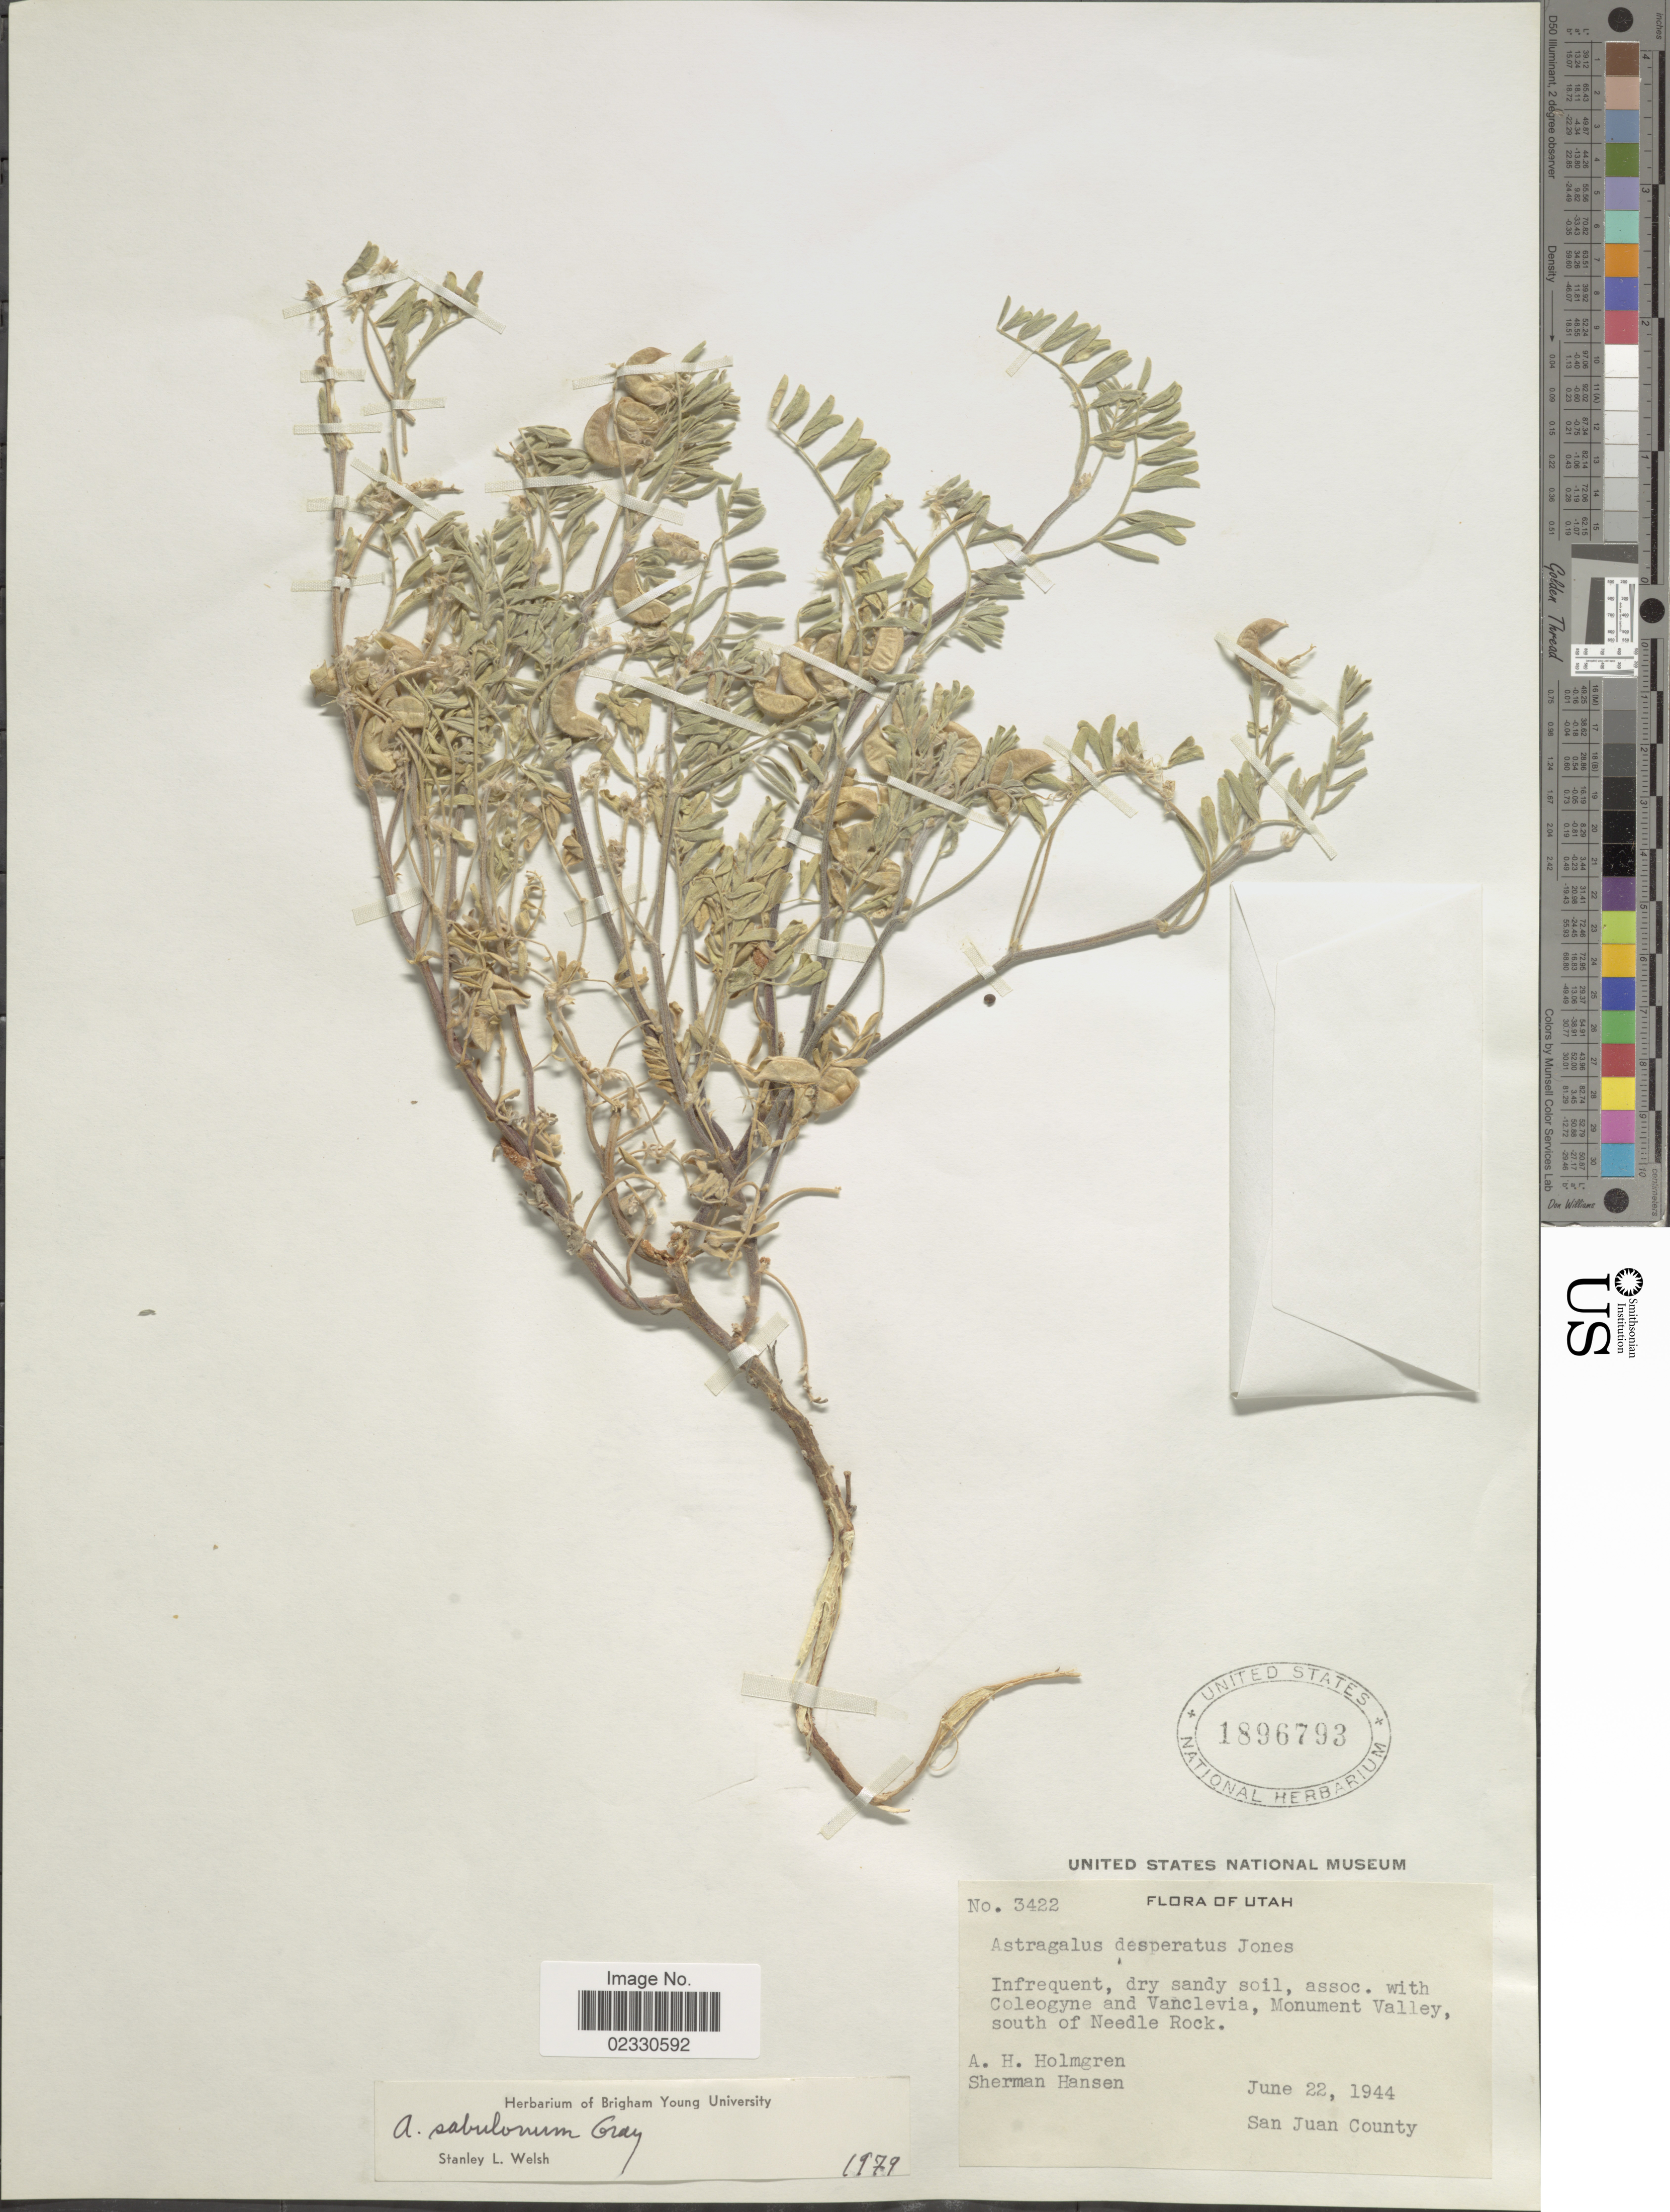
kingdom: Plantae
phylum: Tracheophyta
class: Magnoliopsida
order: Fabales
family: Fabaceae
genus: Astragalus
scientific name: Astragalus desperatus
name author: M.E. Jones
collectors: A. H. Holmgren & S. Hansen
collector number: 3422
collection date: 1944-06-22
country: United States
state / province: Utah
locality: Monument Valley, south of Needle Rock, San Juan County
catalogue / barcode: US 1896793